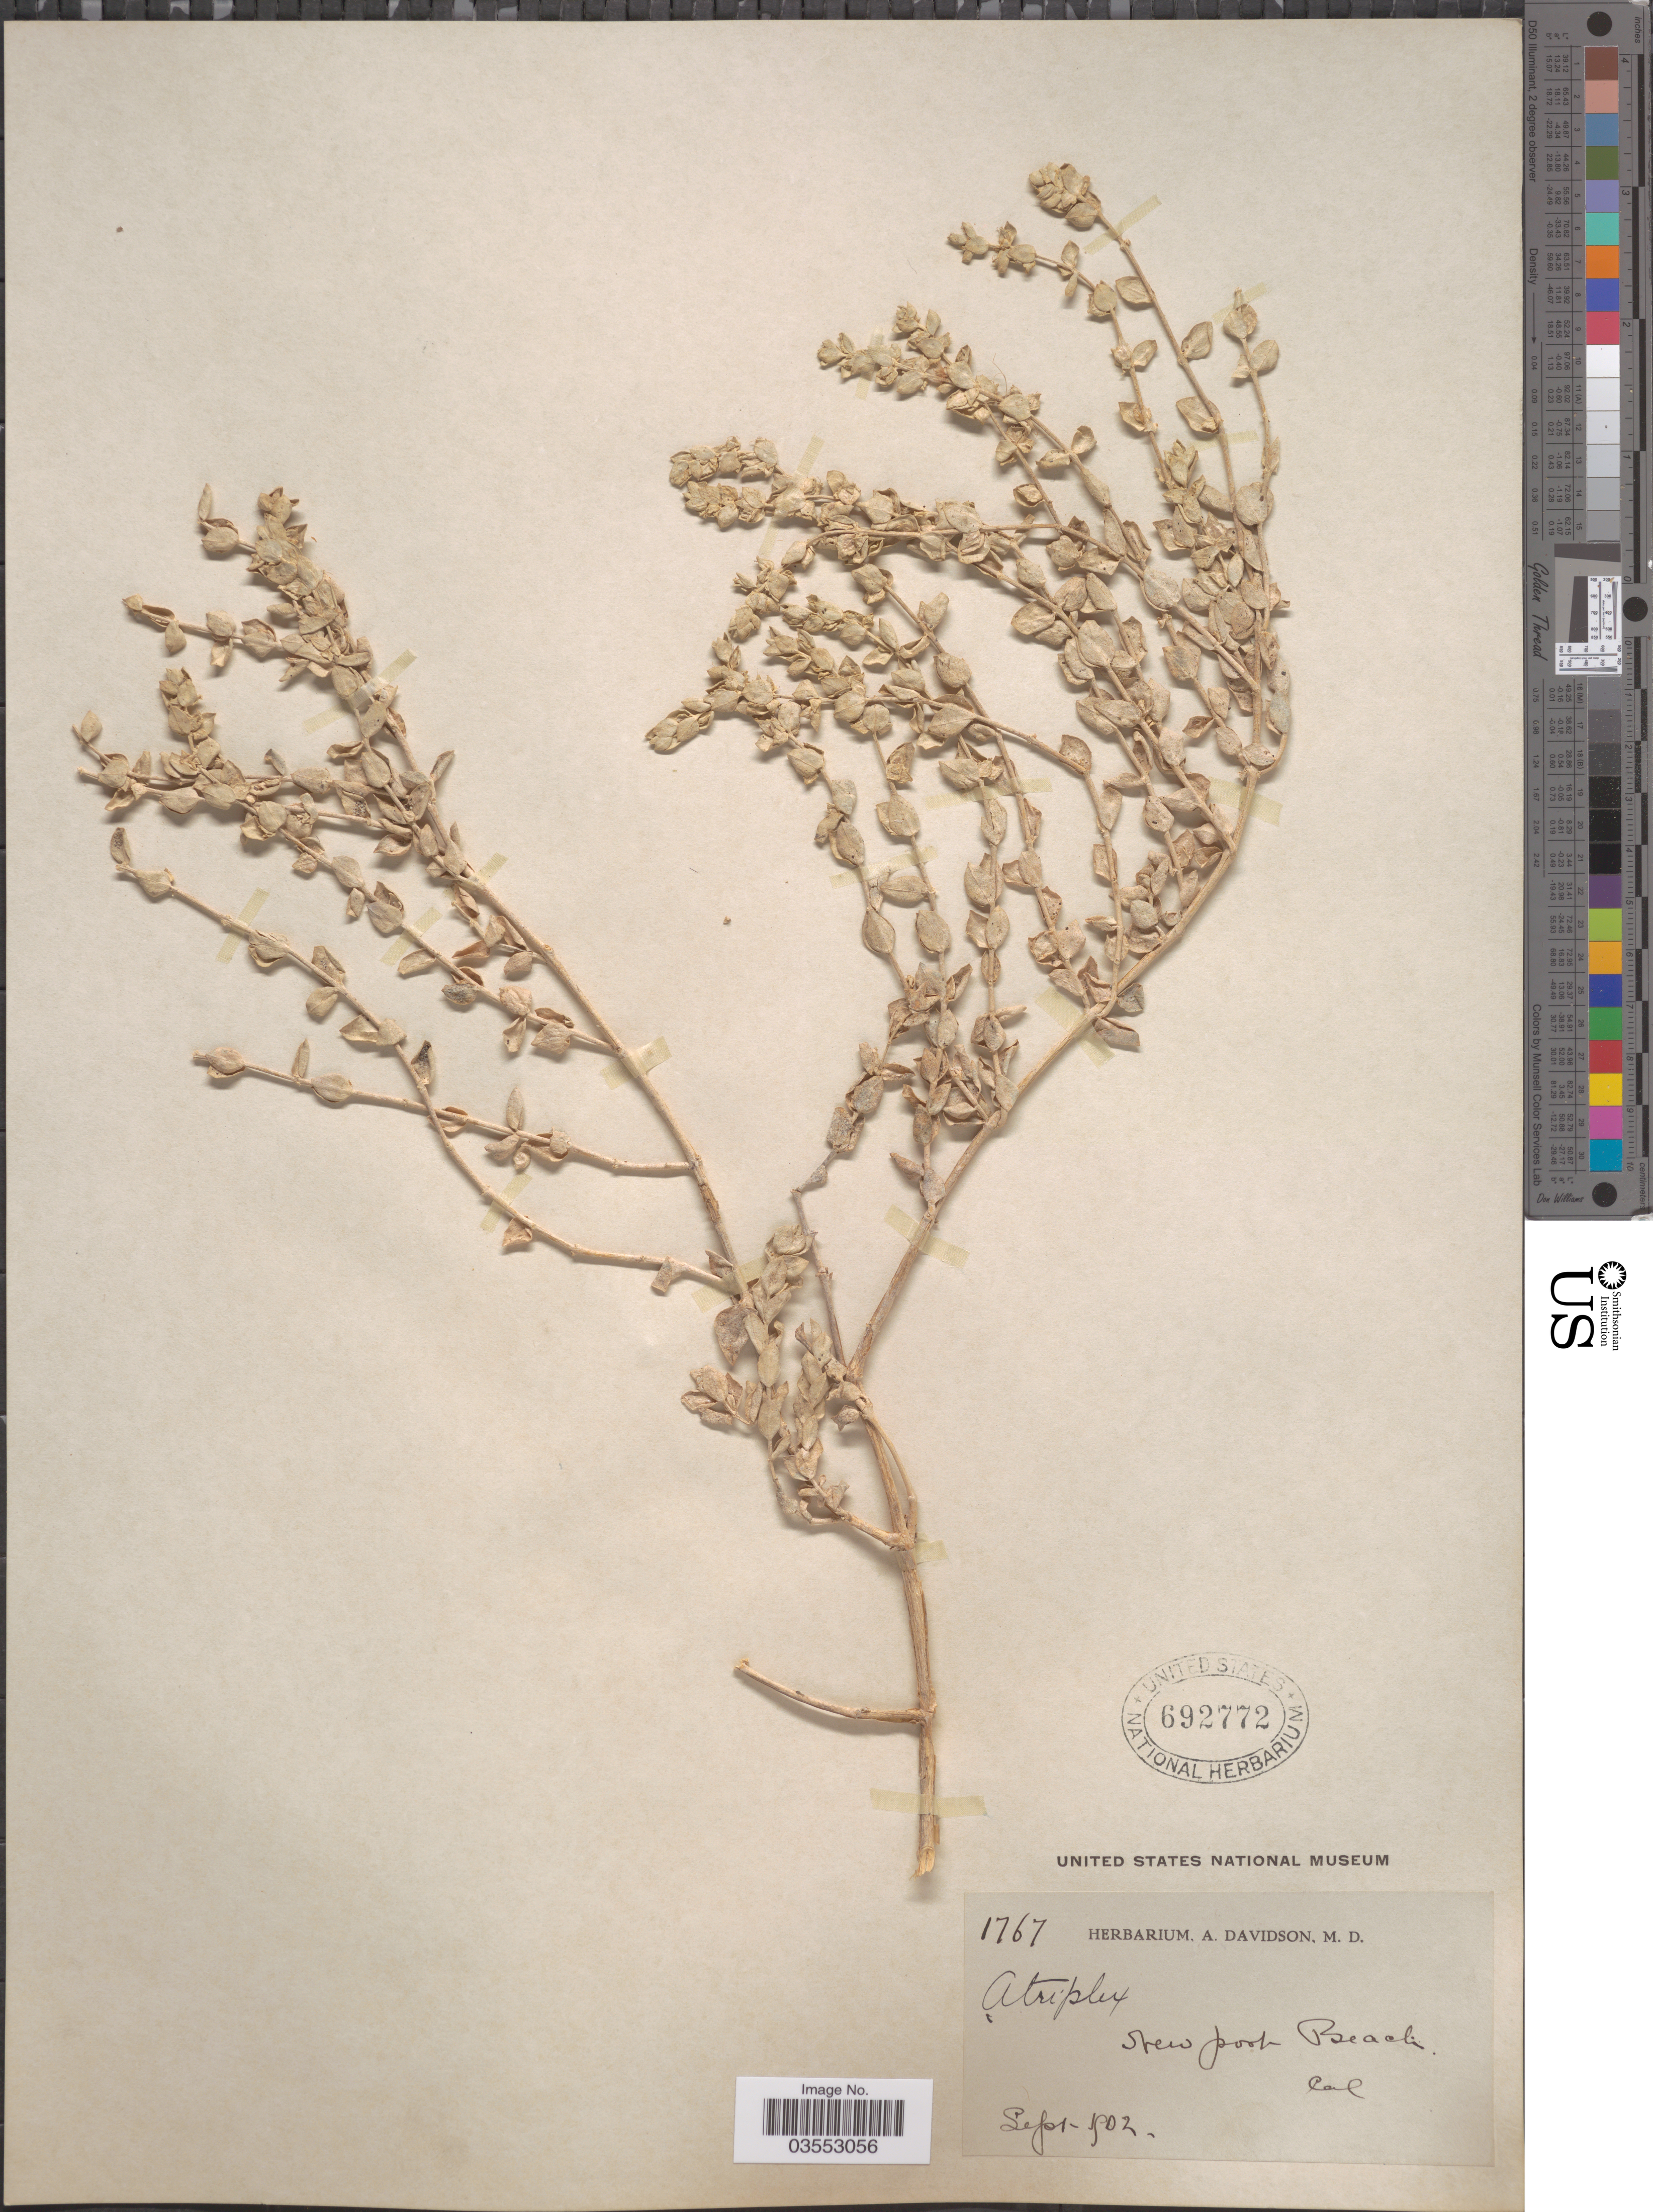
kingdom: Plantae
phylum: Tracheophyta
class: Magnoliopsida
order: Caryophyllales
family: Amaranthaceae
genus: Atriplex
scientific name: Atriplex watsonii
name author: A. Nelson ex Abrams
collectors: ex herb. A. Davidson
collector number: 1767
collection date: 1902-09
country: United States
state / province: California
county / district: Orange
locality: Newport Beach.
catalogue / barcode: US 692772